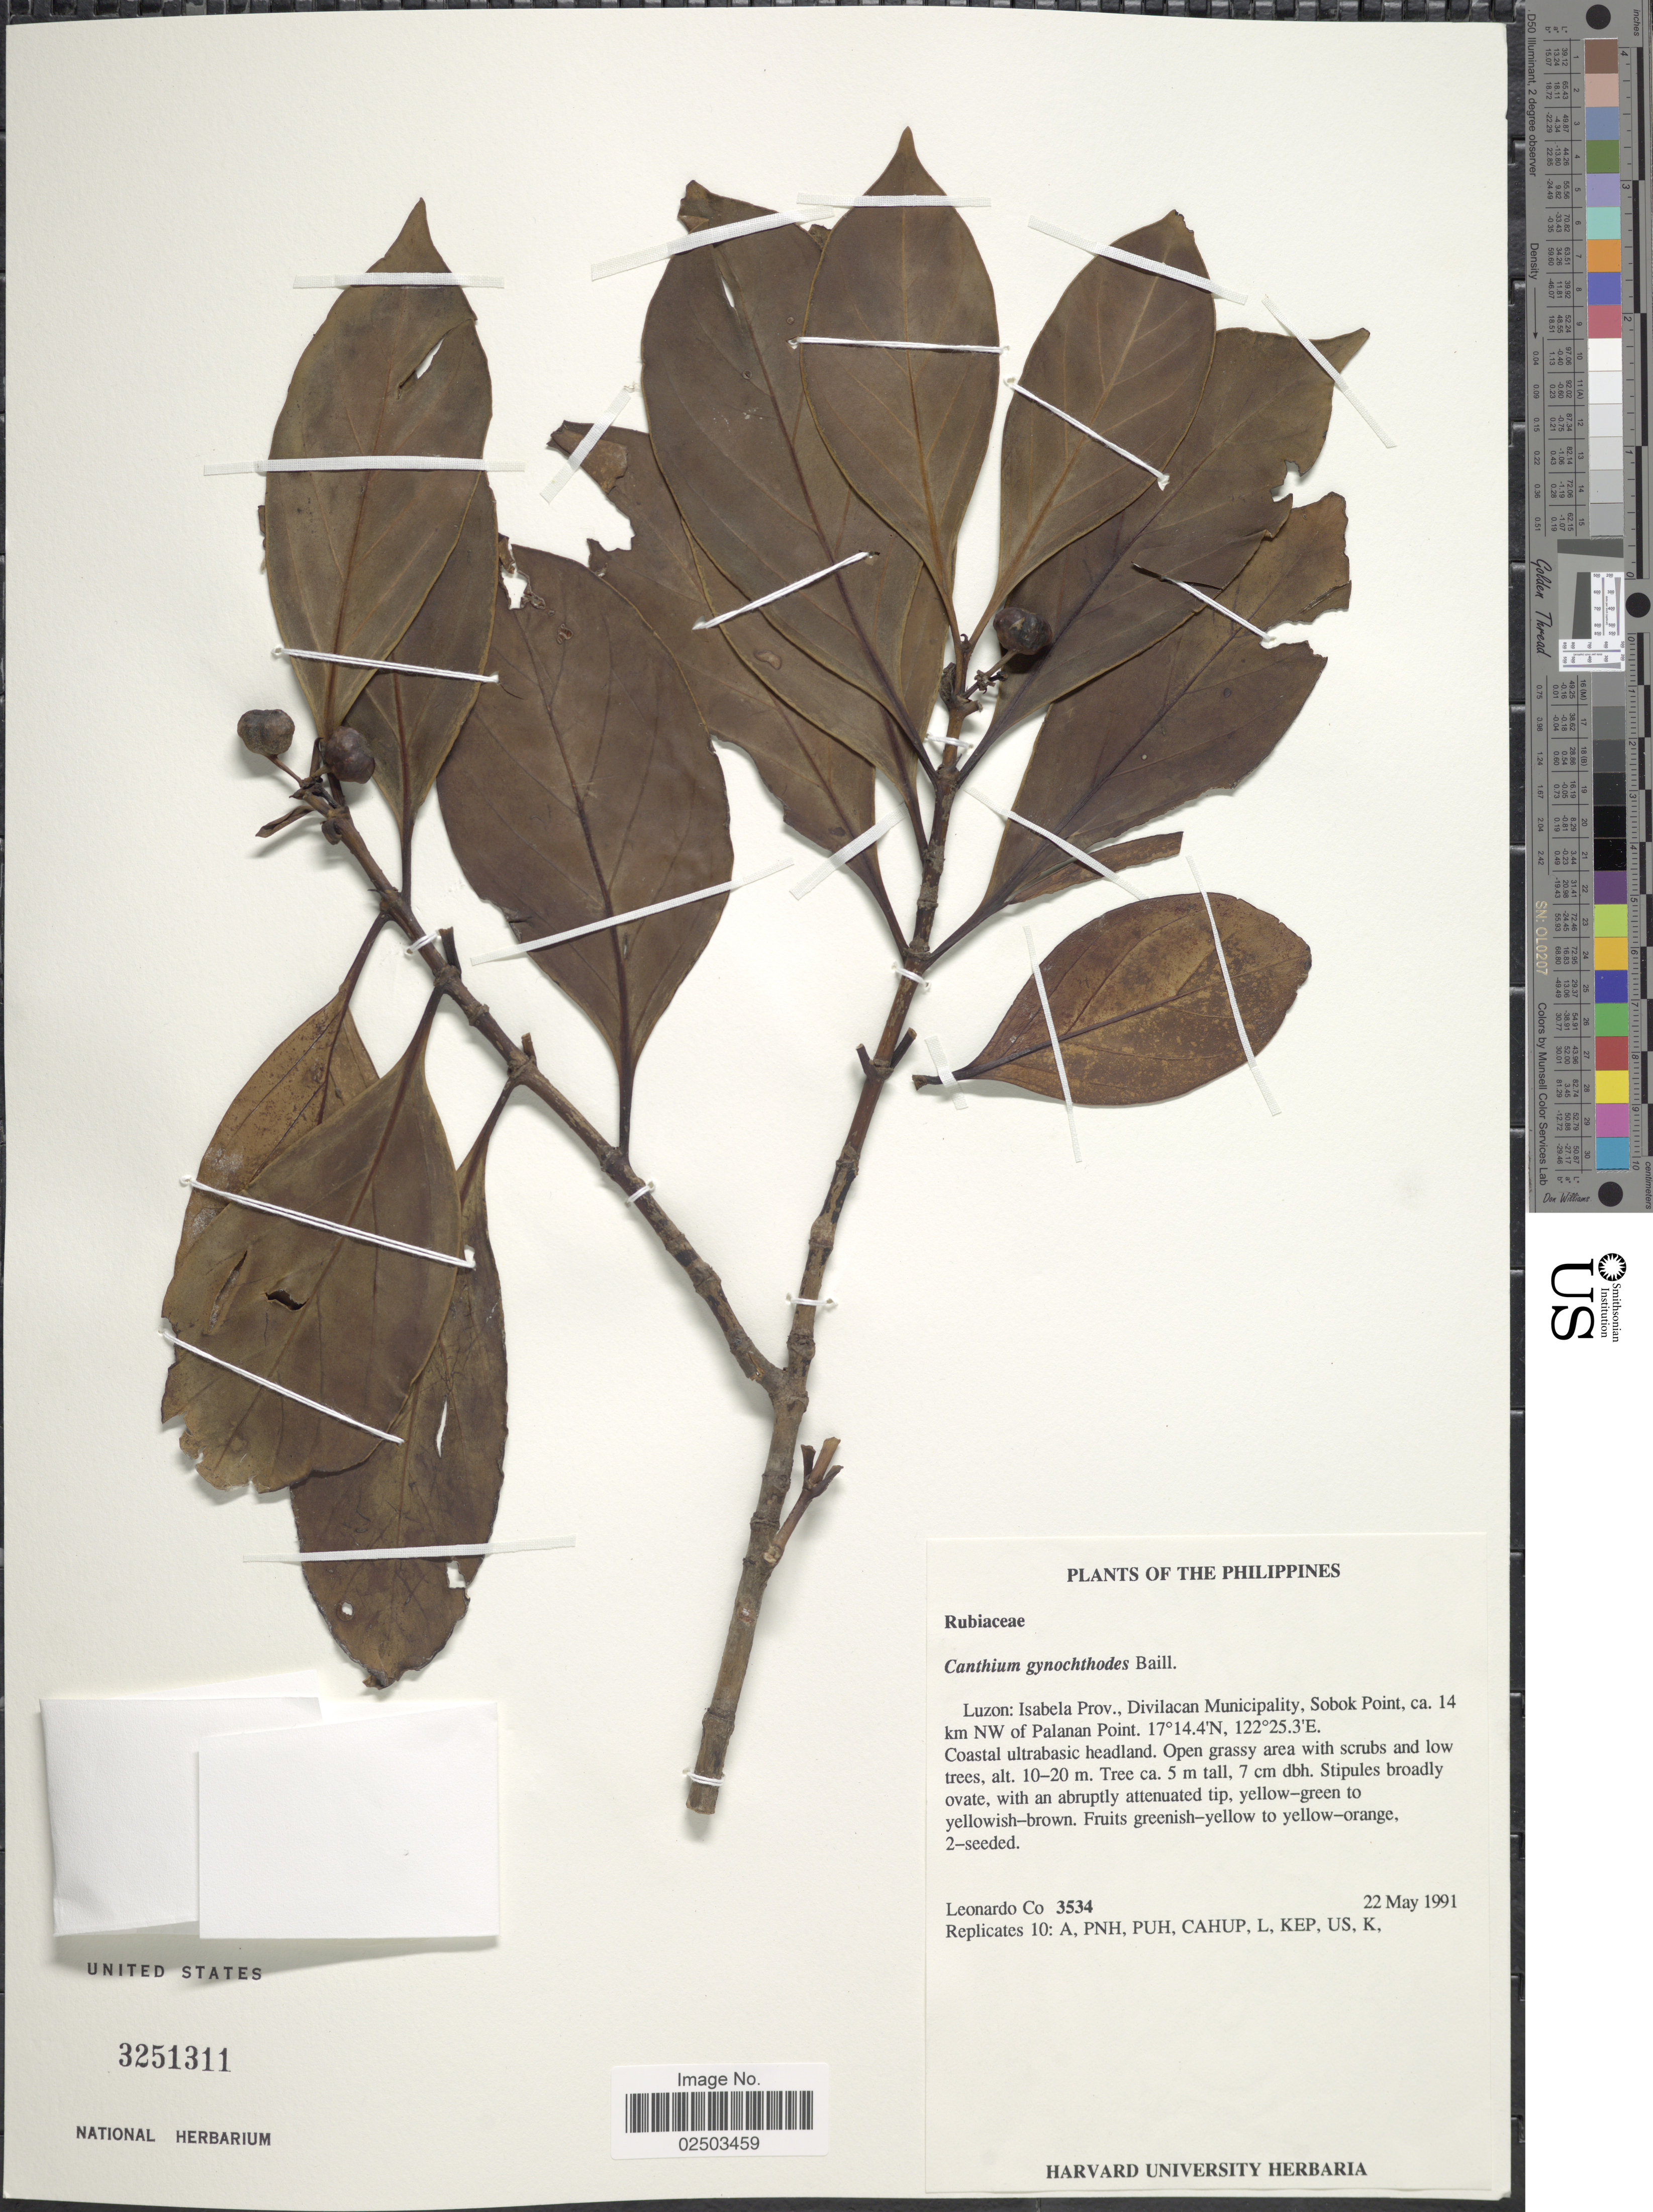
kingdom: Plantae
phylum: Tracheophyta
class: Magnoliopsida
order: Gentianales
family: Rubiaceae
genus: Canthium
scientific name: Canthium gynochthodes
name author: Baill.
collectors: L. Co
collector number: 3534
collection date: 1991-05-22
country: Philippines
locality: Isabela Prov., Divilacan Municipality, Sobok Point, ca. 14 km NW of Palawan Point, Coastal ultrabsic headland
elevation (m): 10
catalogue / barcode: US 3251311